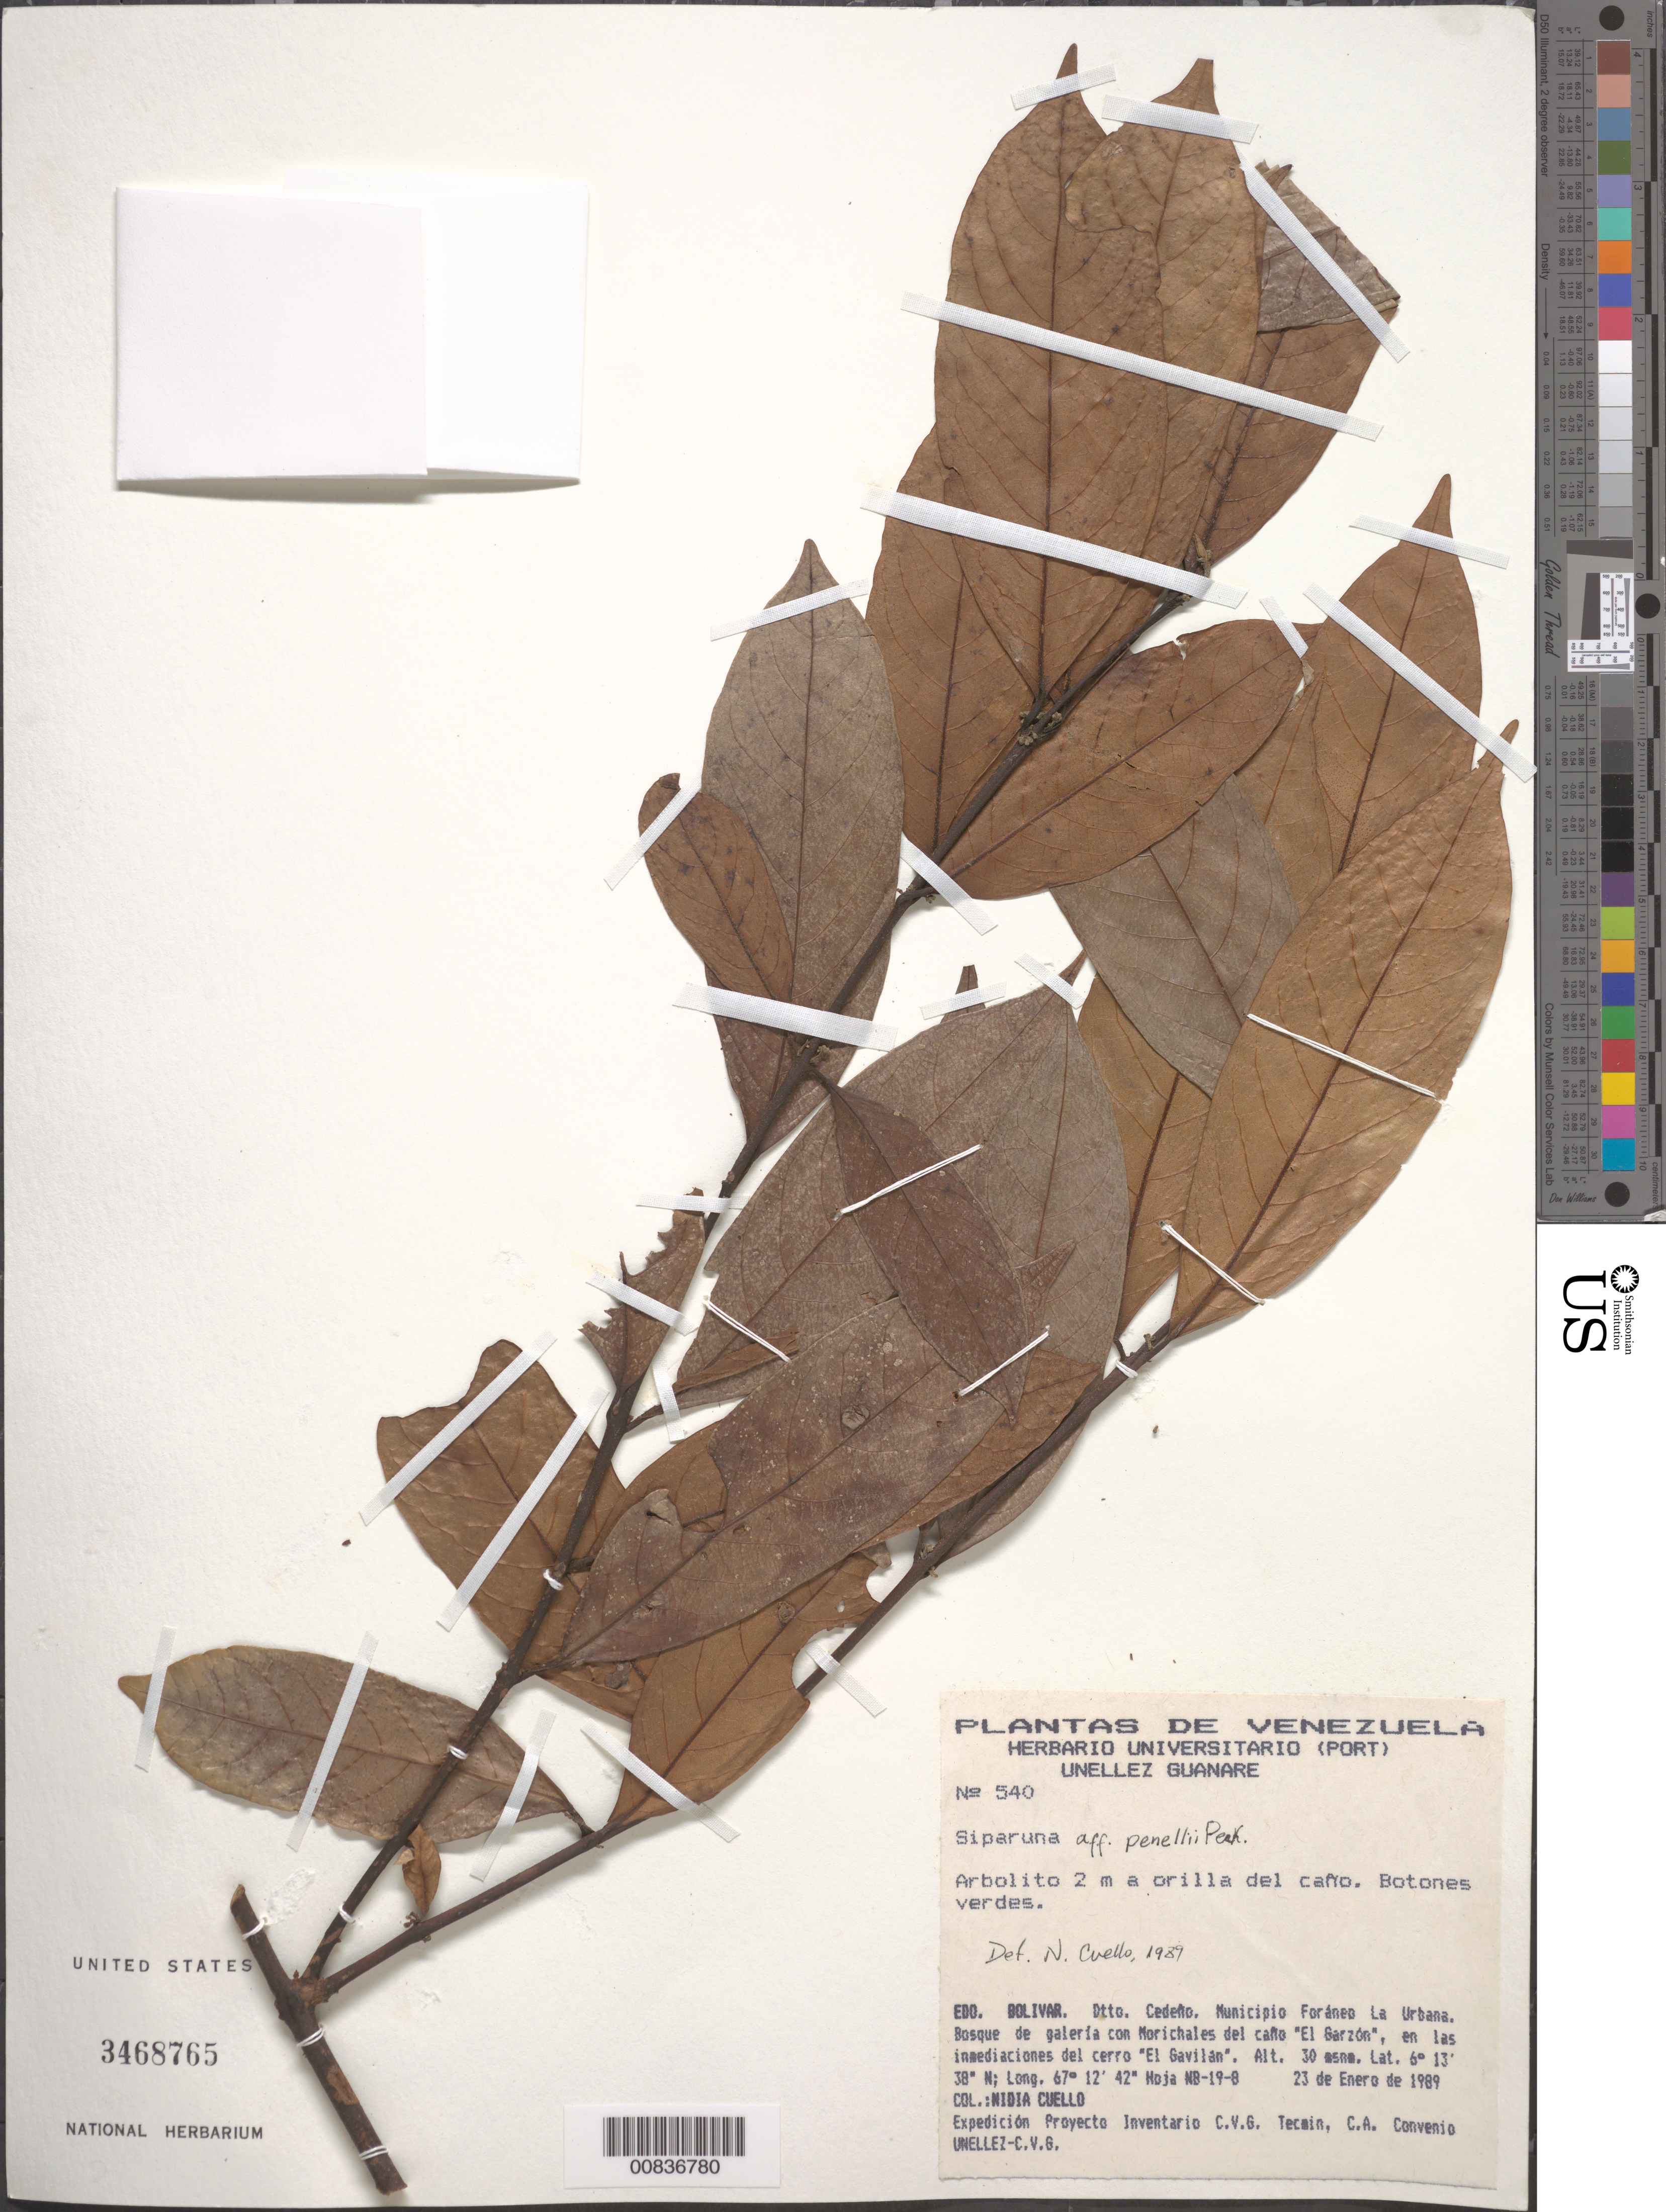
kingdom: Plantae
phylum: Tracheophyta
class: Magnoliopsida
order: Laurales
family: Siparunaceae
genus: Siparuna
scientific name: Siparuna pennellii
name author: Perkins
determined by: Cuello, Nidia L.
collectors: N. L. Cuello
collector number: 540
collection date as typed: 23-Jan-89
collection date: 1989-01-23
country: Venezuela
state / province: Bolívar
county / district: Cedeño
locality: Mun. Foráneo La Urbana, Caño "El Garzón", en las inmediacioines del cerro "El Gavilan"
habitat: Gallery forest, along caño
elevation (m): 30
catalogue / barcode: US 3468765